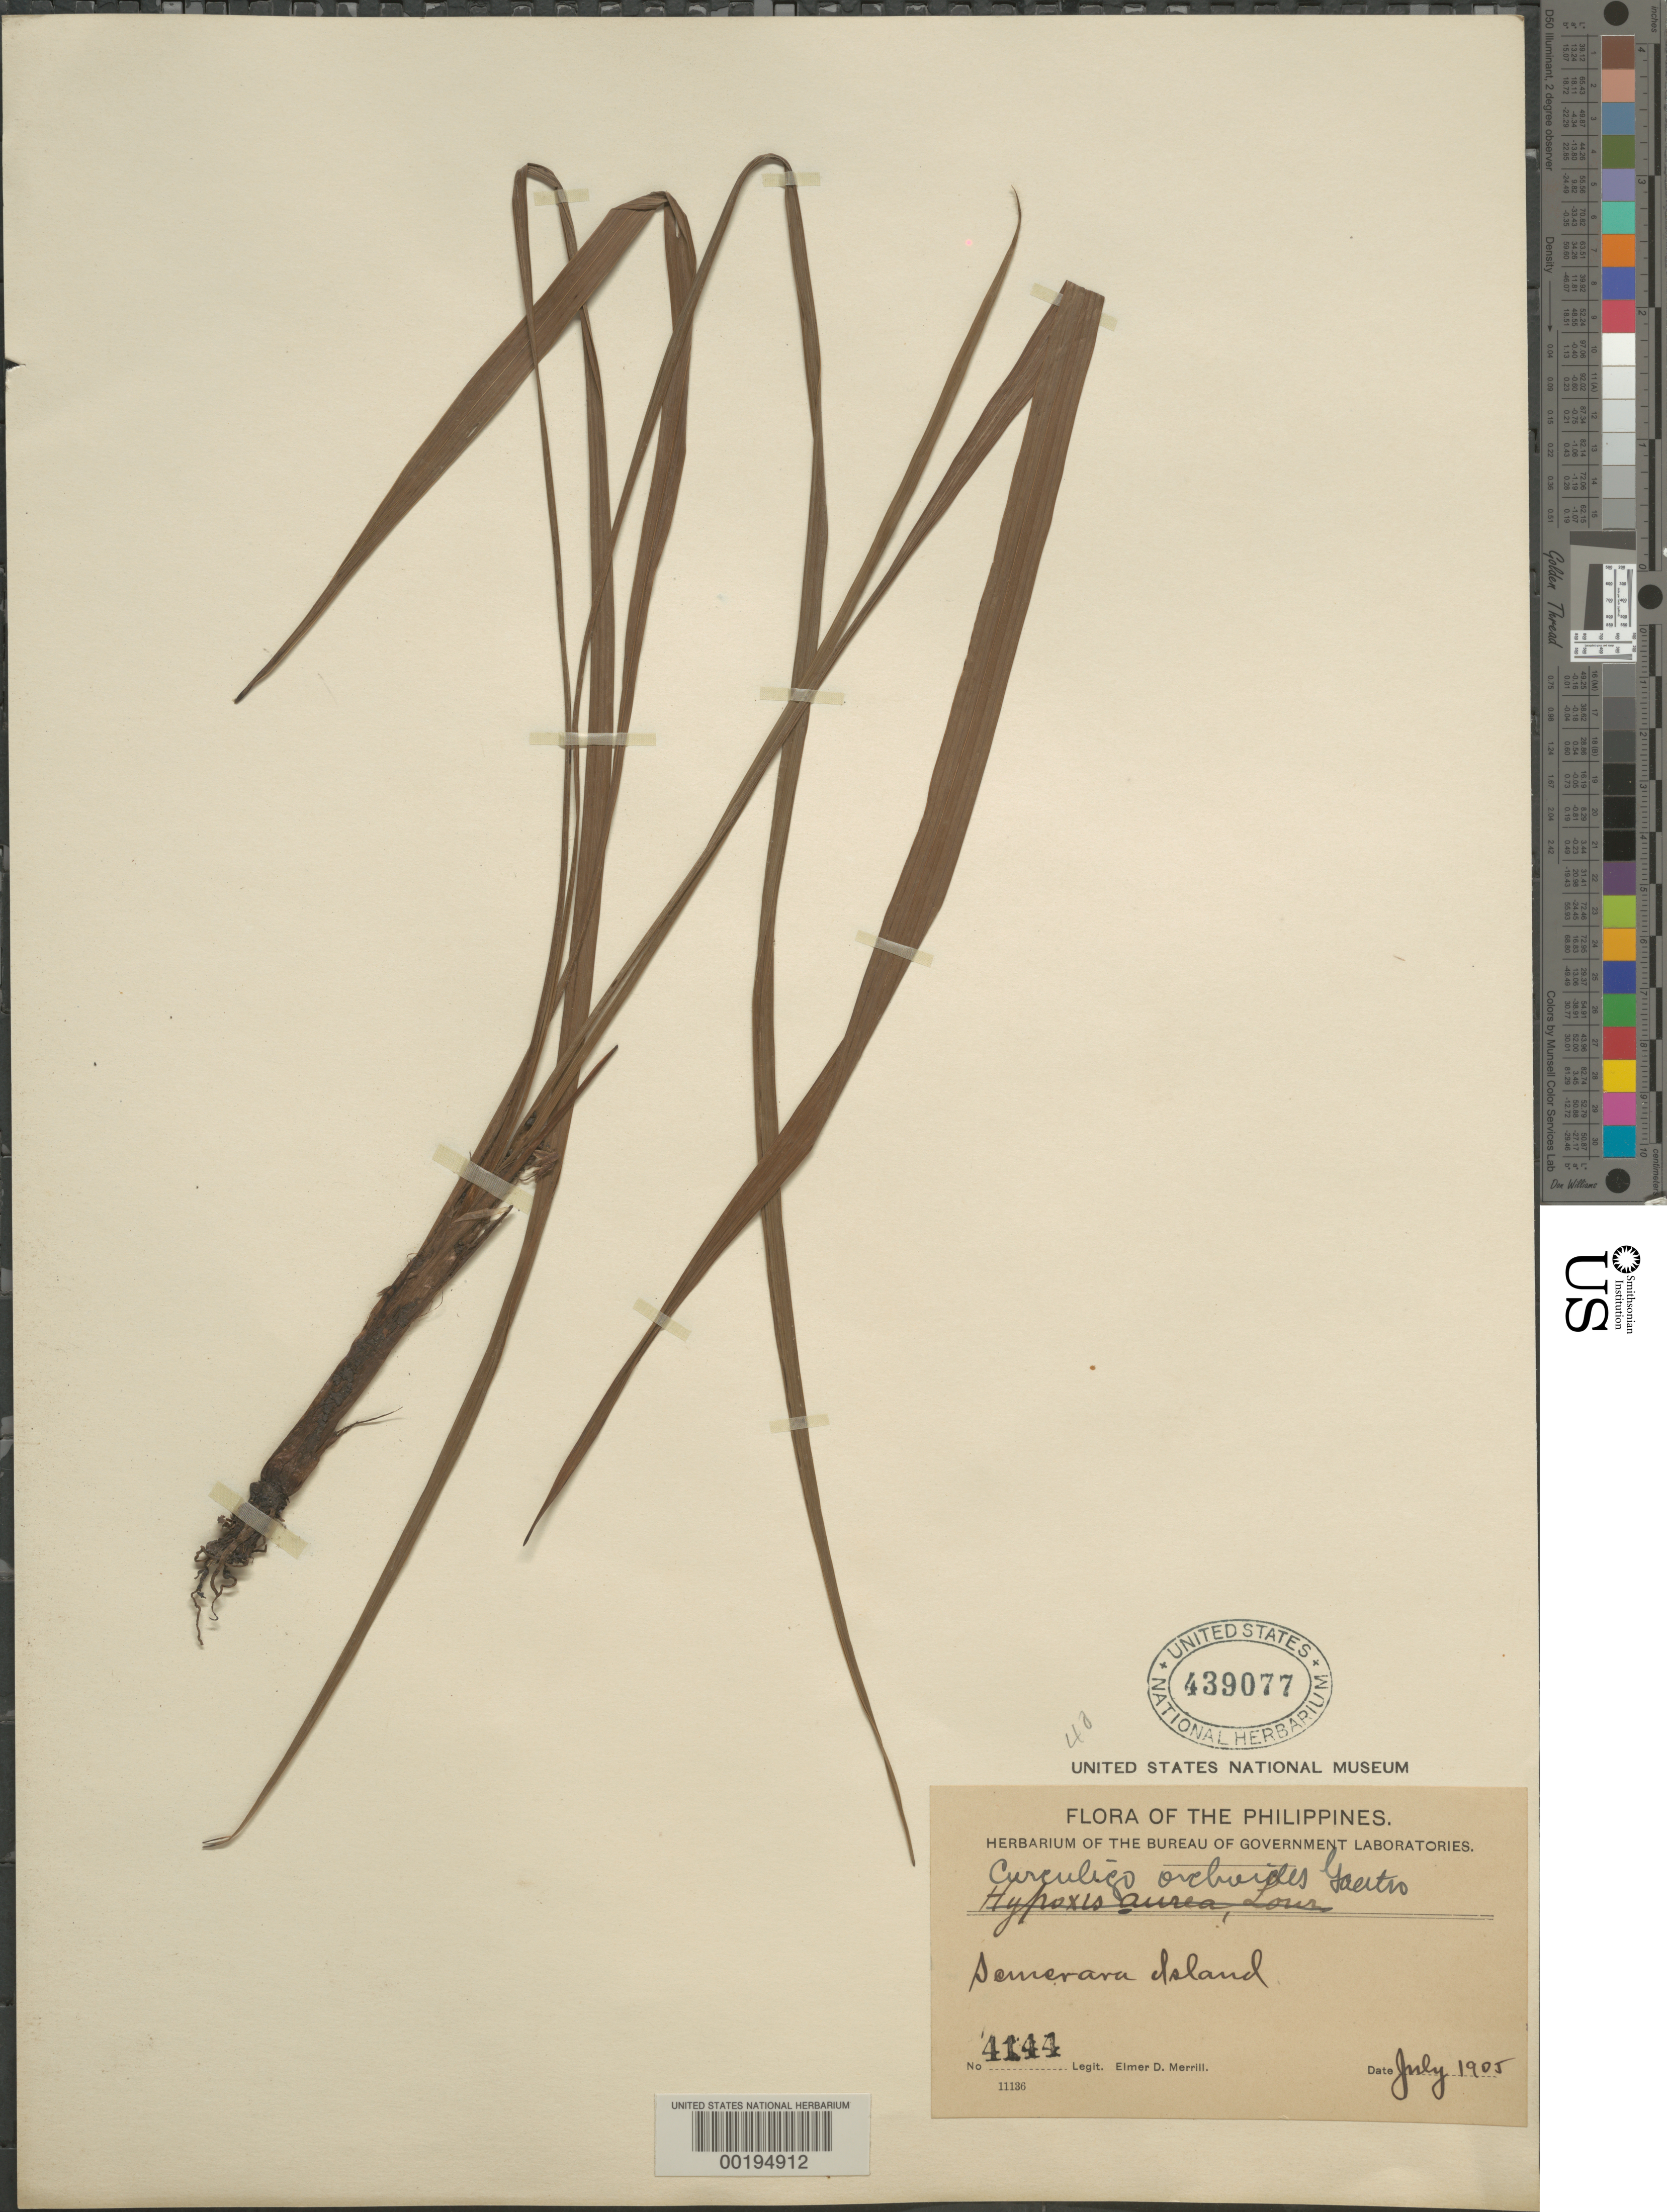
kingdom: Plantae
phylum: Tracheophyta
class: Liliopsida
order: Asparagales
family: Hypoxidaceae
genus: Curculigo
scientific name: Curculigo orchioides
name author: Gaertn.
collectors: E. D. Merrill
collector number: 4144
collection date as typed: Jul 1905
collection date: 1905-07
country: Philippines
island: Semerara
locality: Semerara island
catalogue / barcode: US 439077